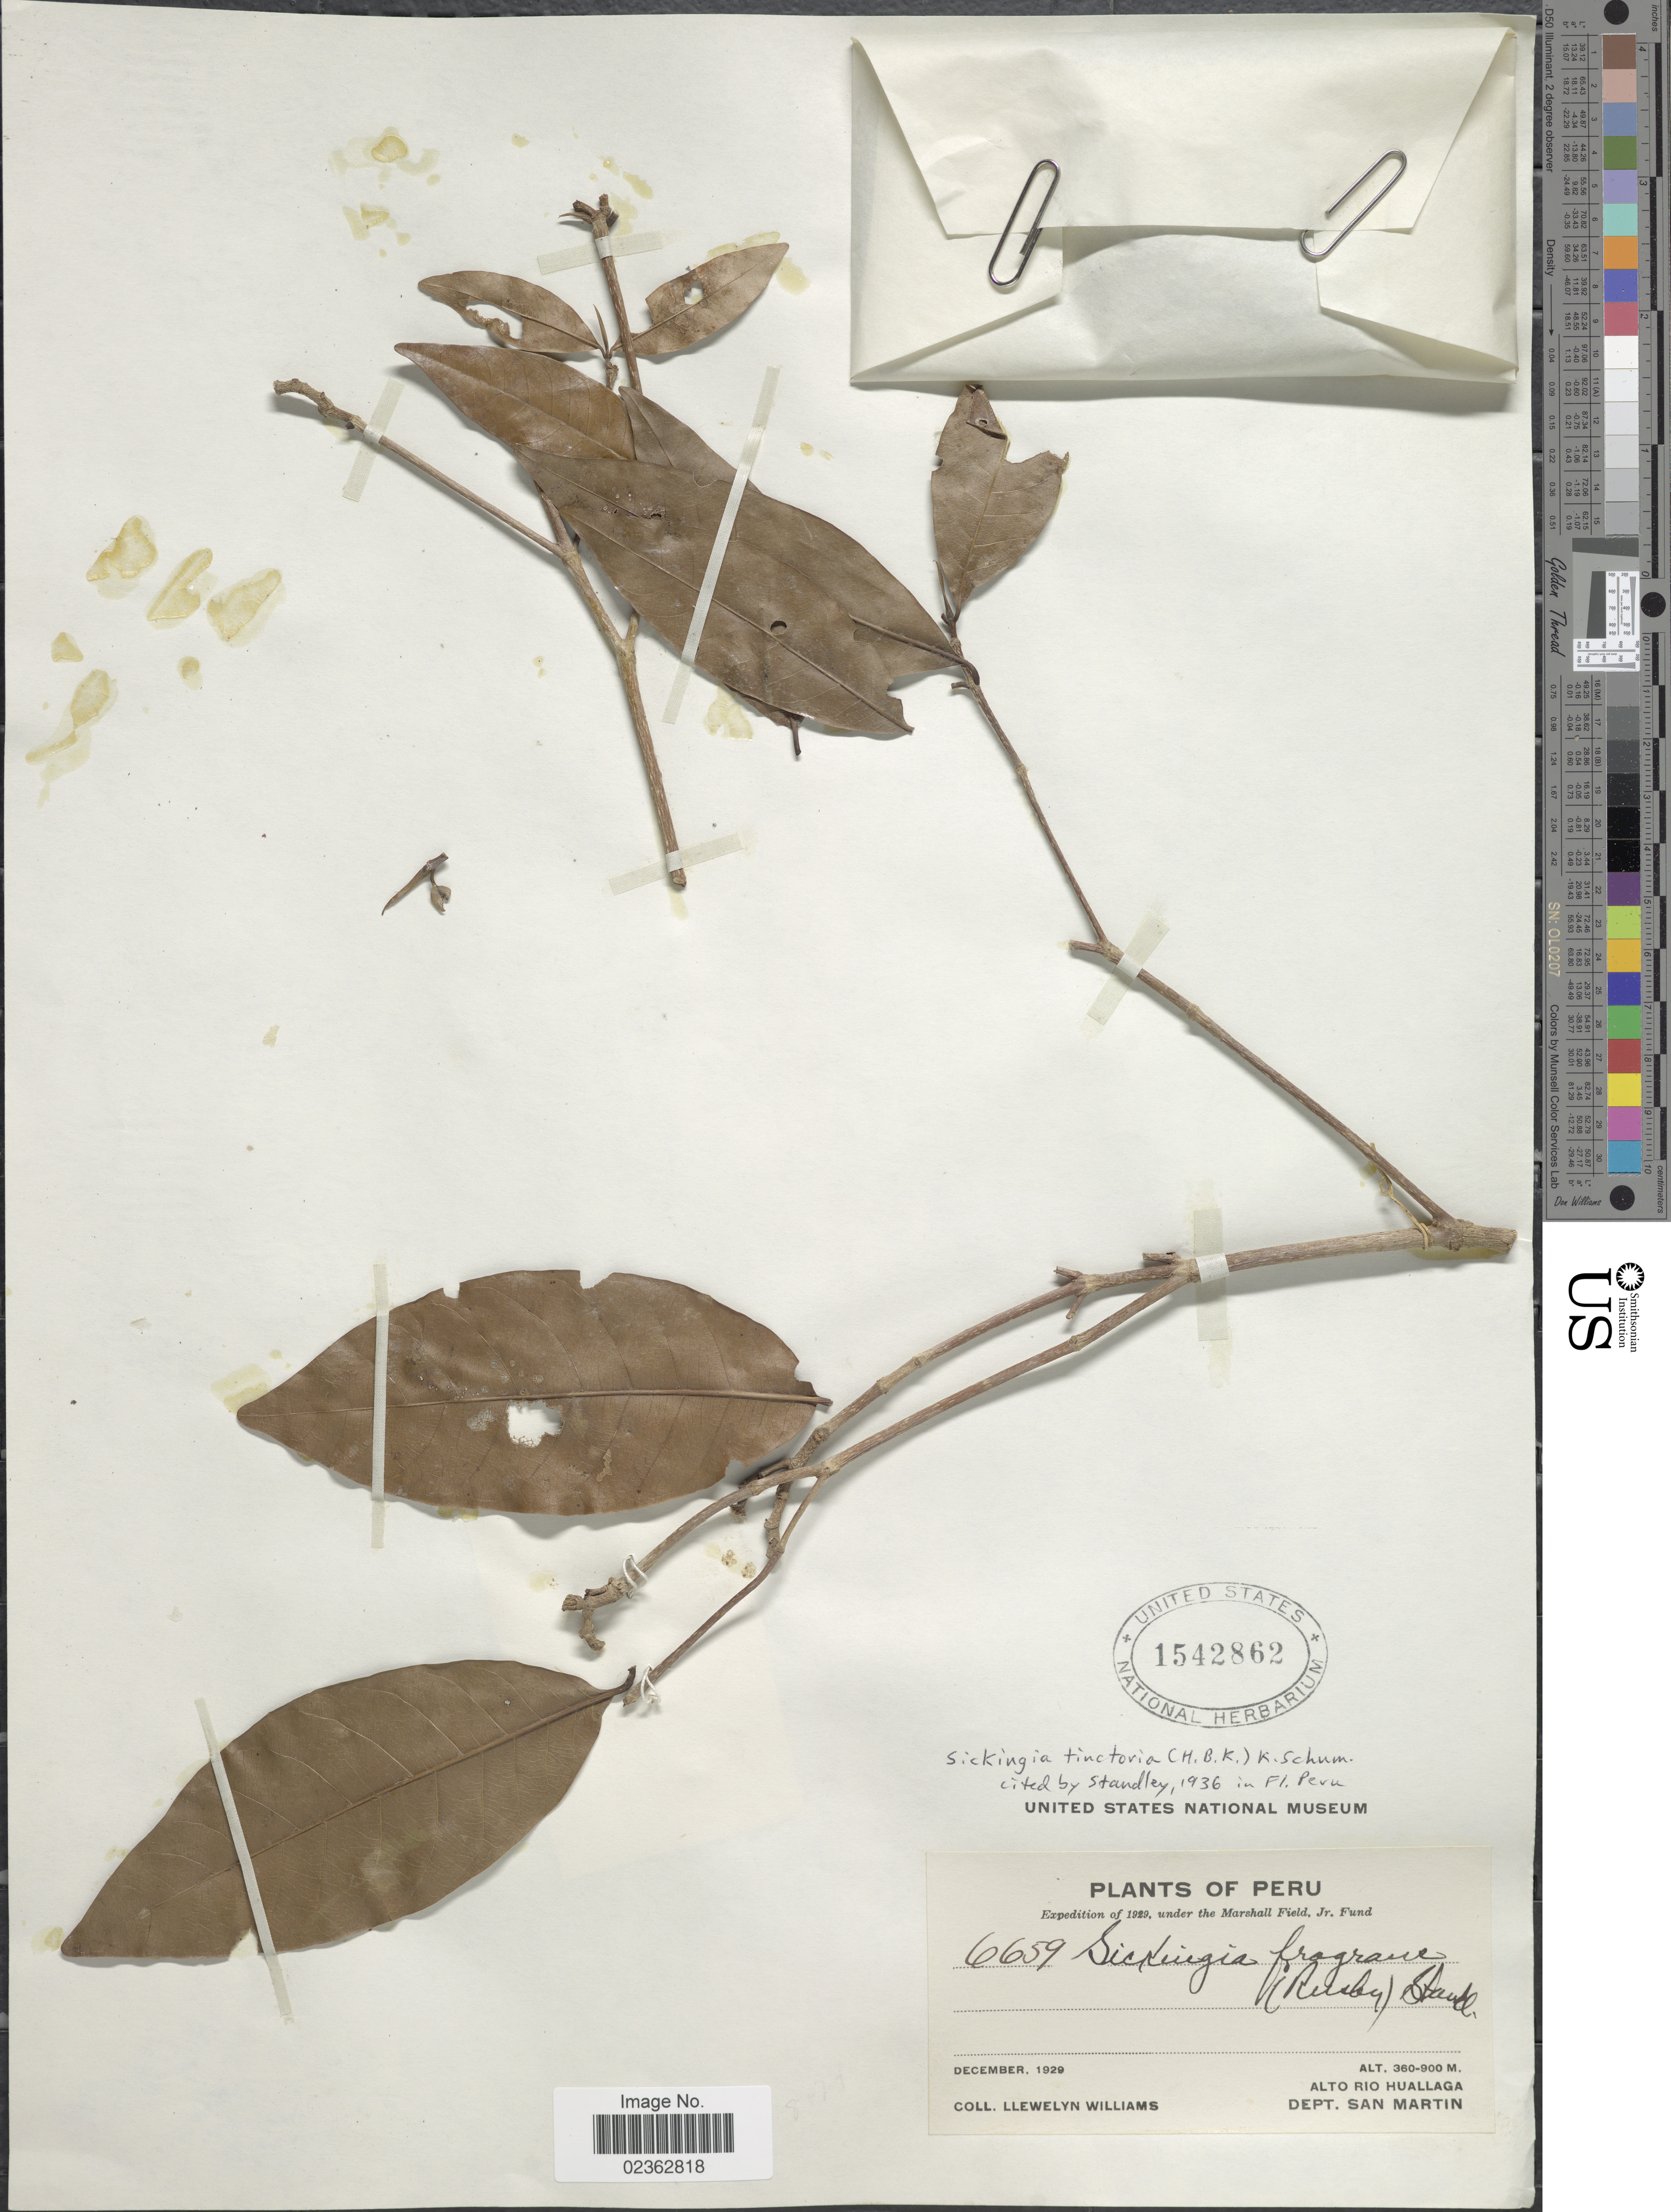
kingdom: Plantae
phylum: Tracheophyta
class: Magnoliopsida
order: Gentianales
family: Rubiaceae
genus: Simira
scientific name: Simira rubescens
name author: (Benth.) Bremek. ex Steyerm.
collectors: Ll. Williams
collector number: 6659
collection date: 1929-12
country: Peru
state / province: San Martín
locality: Alto Rio Huallaga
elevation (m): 360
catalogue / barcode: US 1542862